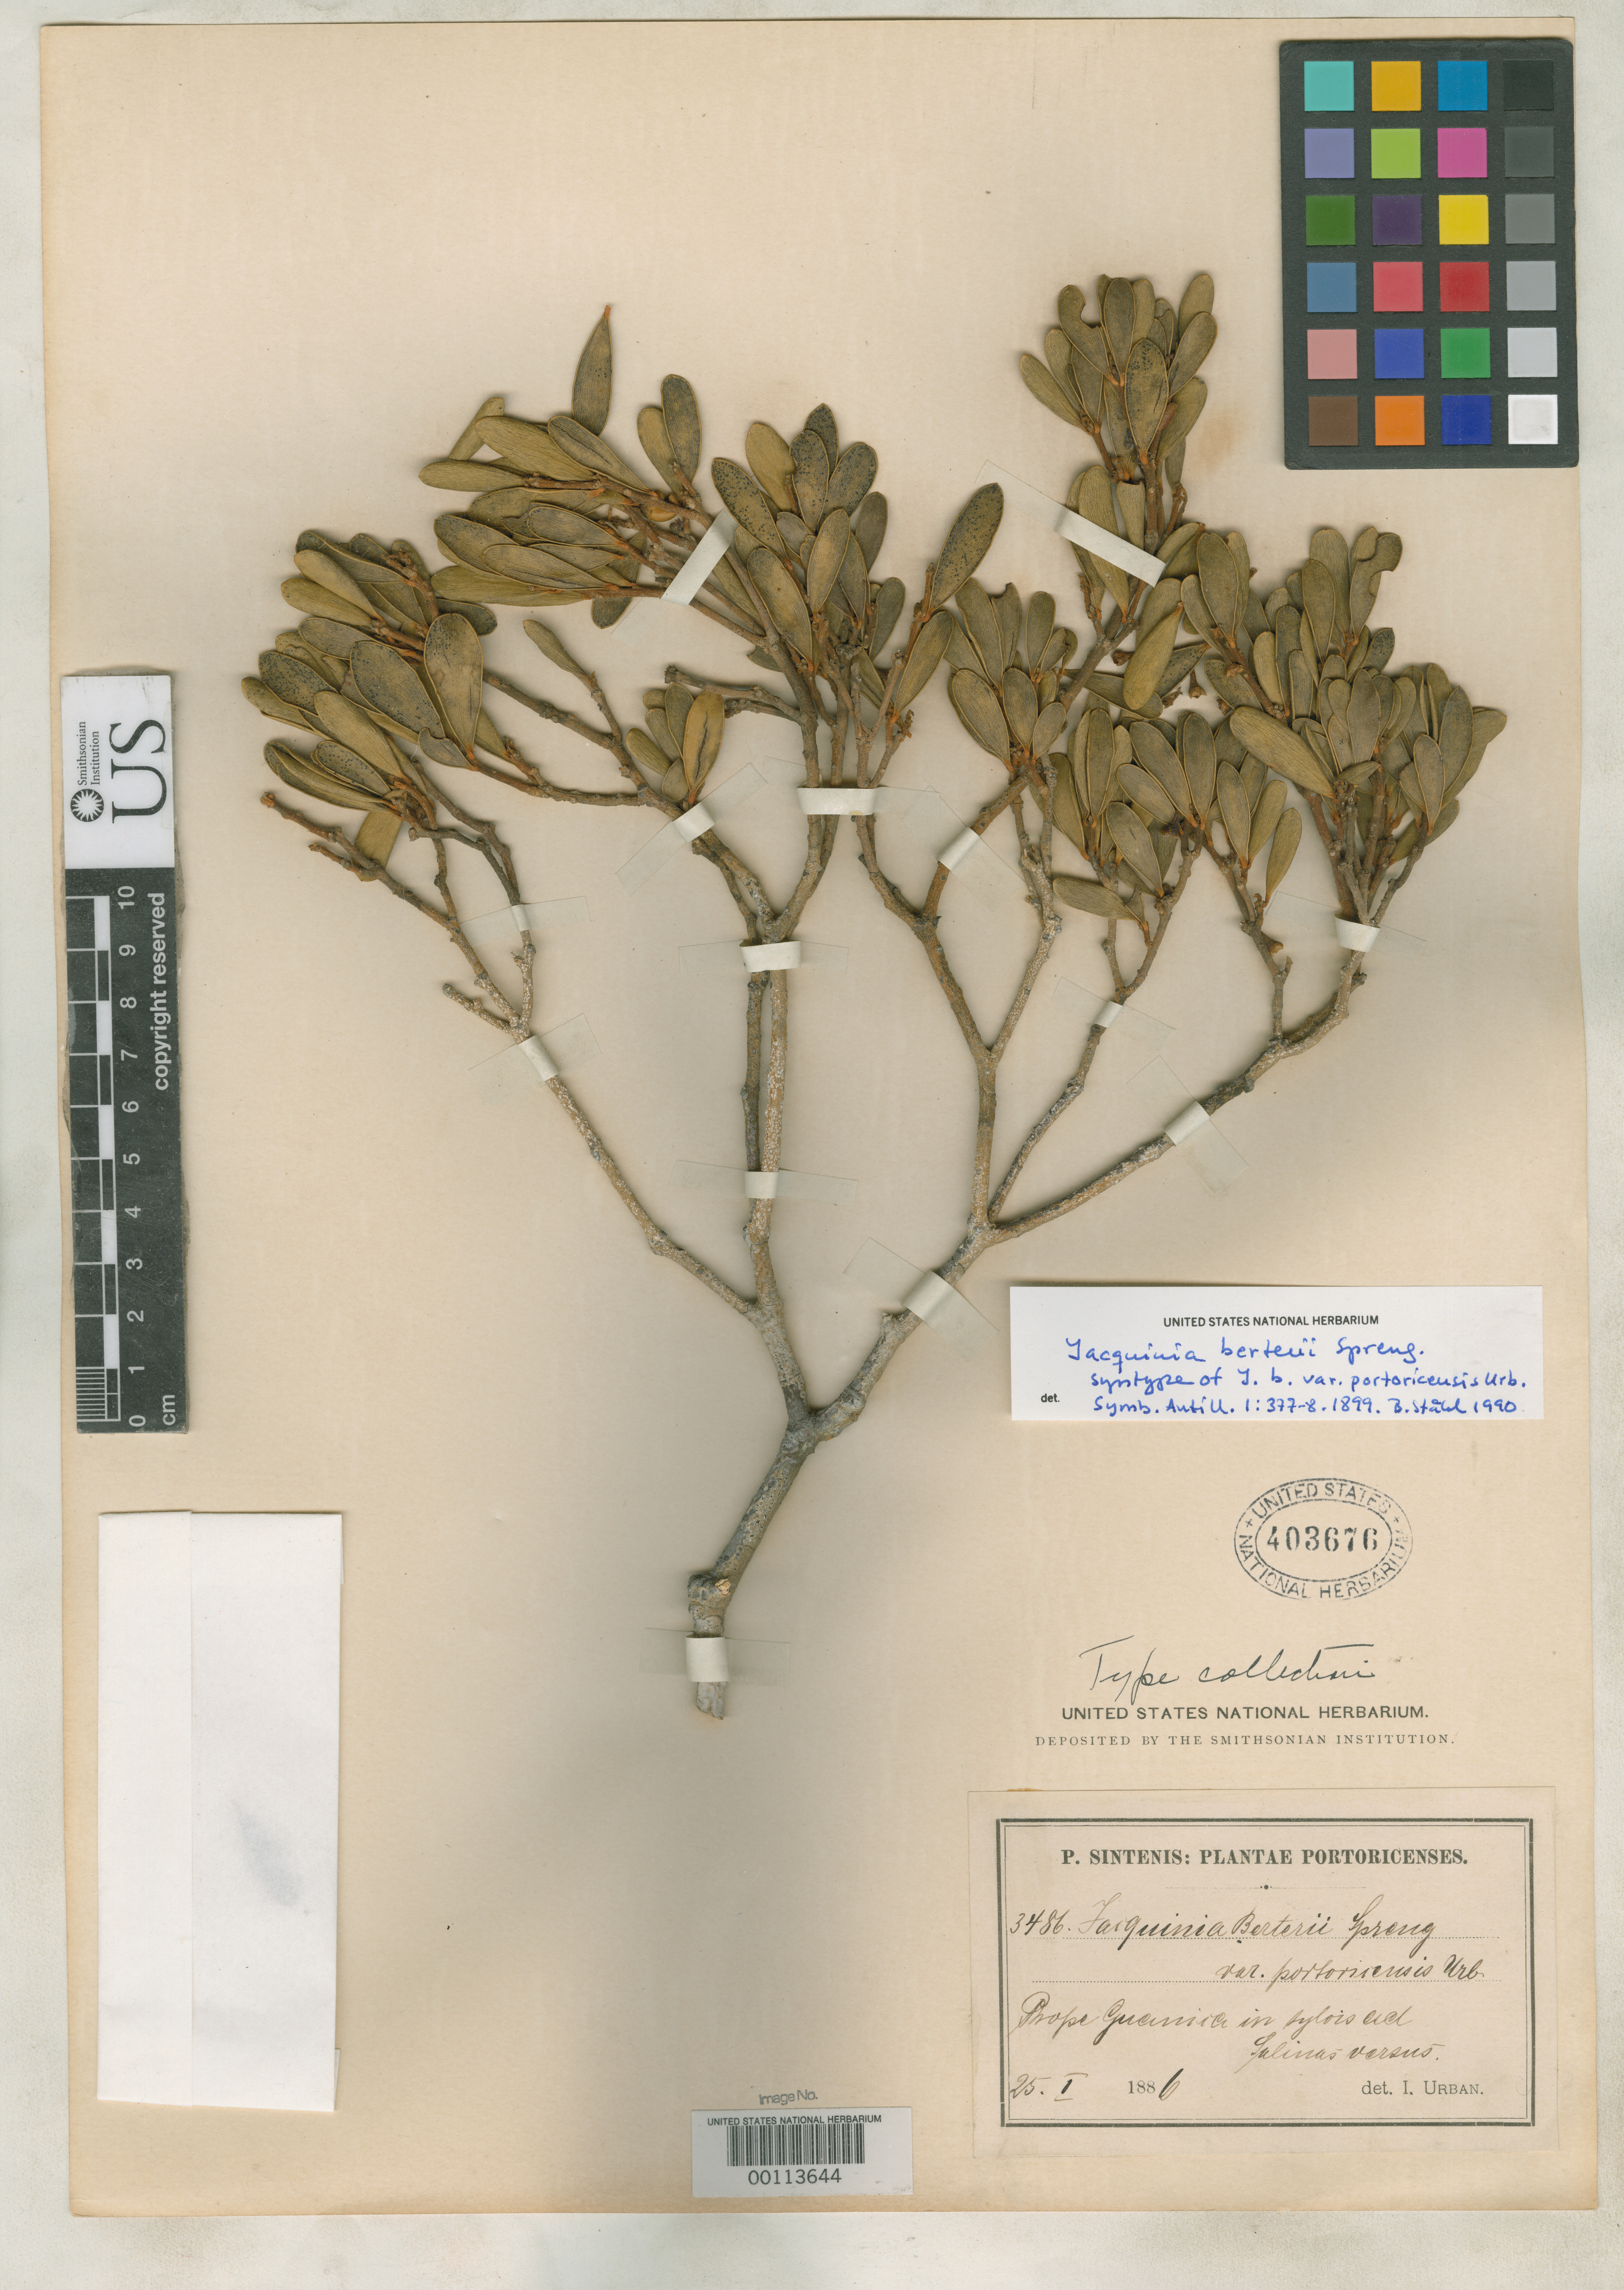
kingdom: Plantae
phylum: Tracheophyta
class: Magnoliopsida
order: Ericales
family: Primulaceae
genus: Jacquinia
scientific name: Jacquinia berterii var. portoricensis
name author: Urb.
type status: Syntype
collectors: P. Sintenis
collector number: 3486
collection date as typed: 25 Jan 1886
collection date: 1886-01-25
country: Puerto Rico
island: Greater Antilles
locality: Near Guanica, Salinas.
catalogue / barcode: US 403676